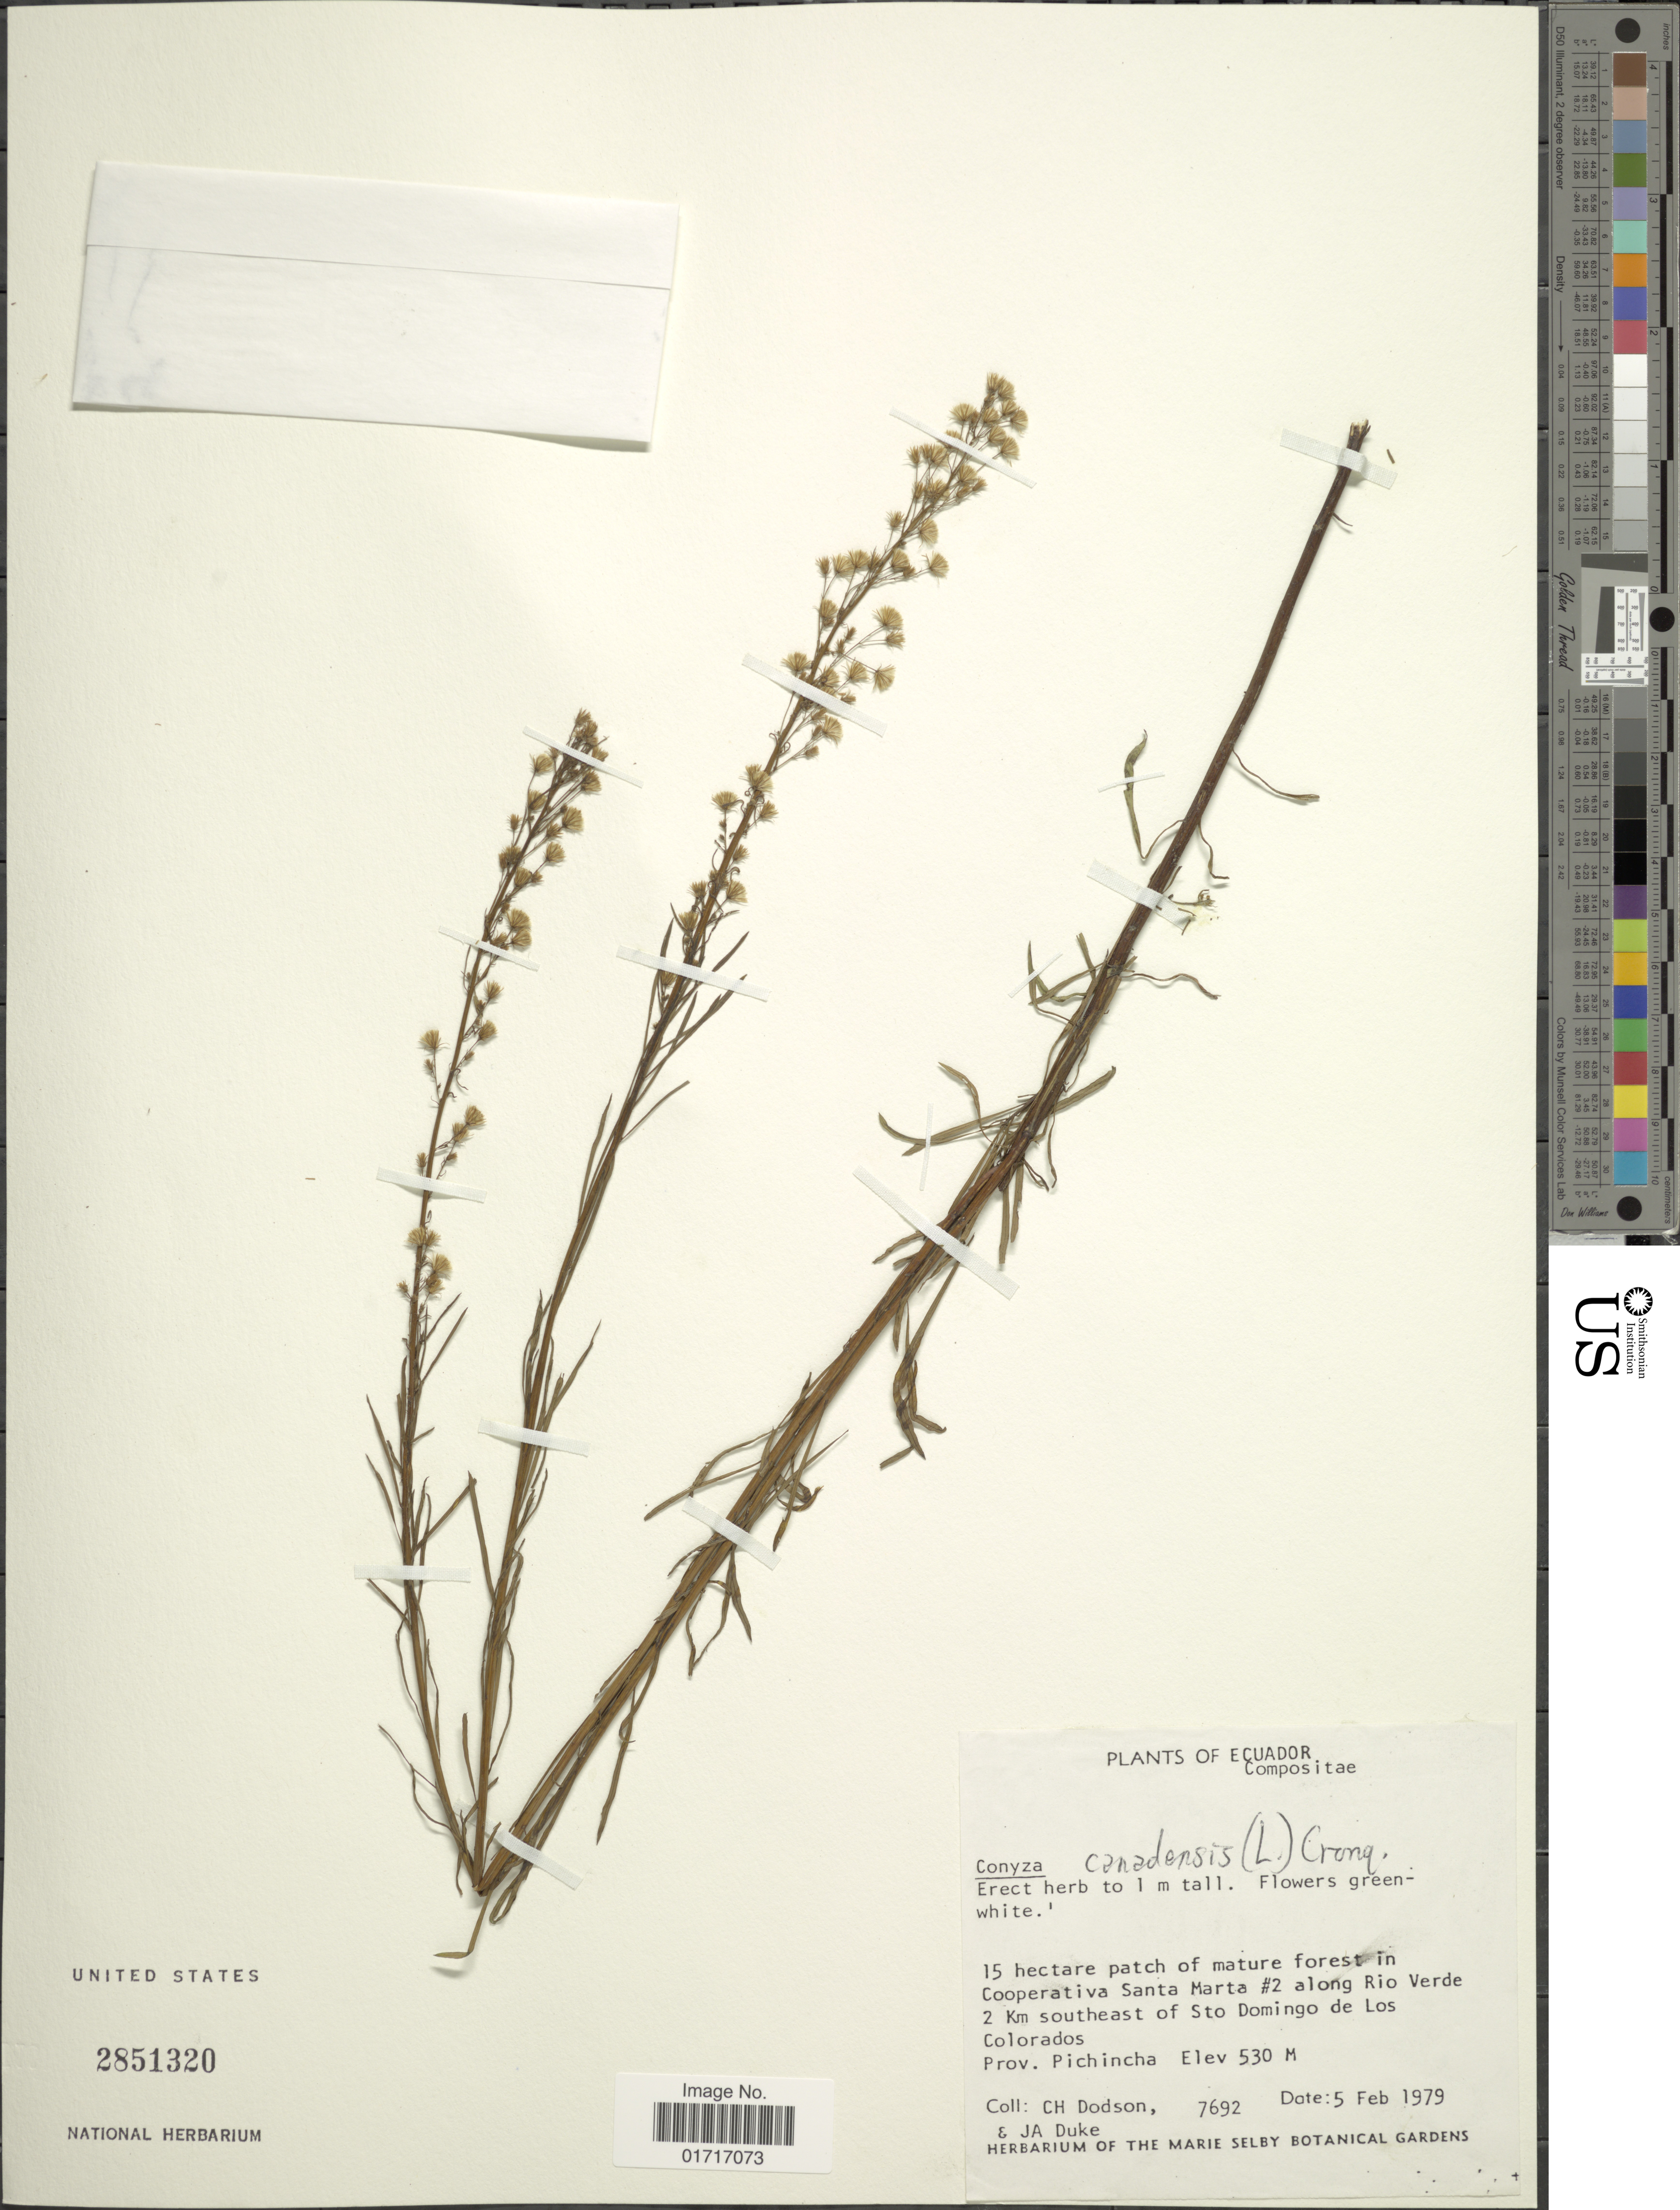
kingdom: Plantae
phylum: Tracheophyta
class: Magnoliopsida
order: Asterales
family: Asteraceae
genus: Conyza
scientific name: Conyza canadensis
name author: (L.) Cronq.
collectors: C. H. Dodson & J. A. Duke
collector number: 7692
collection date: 1979-02-05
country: Ecuador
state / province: Pichincha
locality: In Cooperativa Santa Marta #2 along Rio Verde 2 km southeast of Sto. Domingo de Los Colorados. Prov. Pichincha.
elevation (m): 530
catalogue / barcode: US 2851320